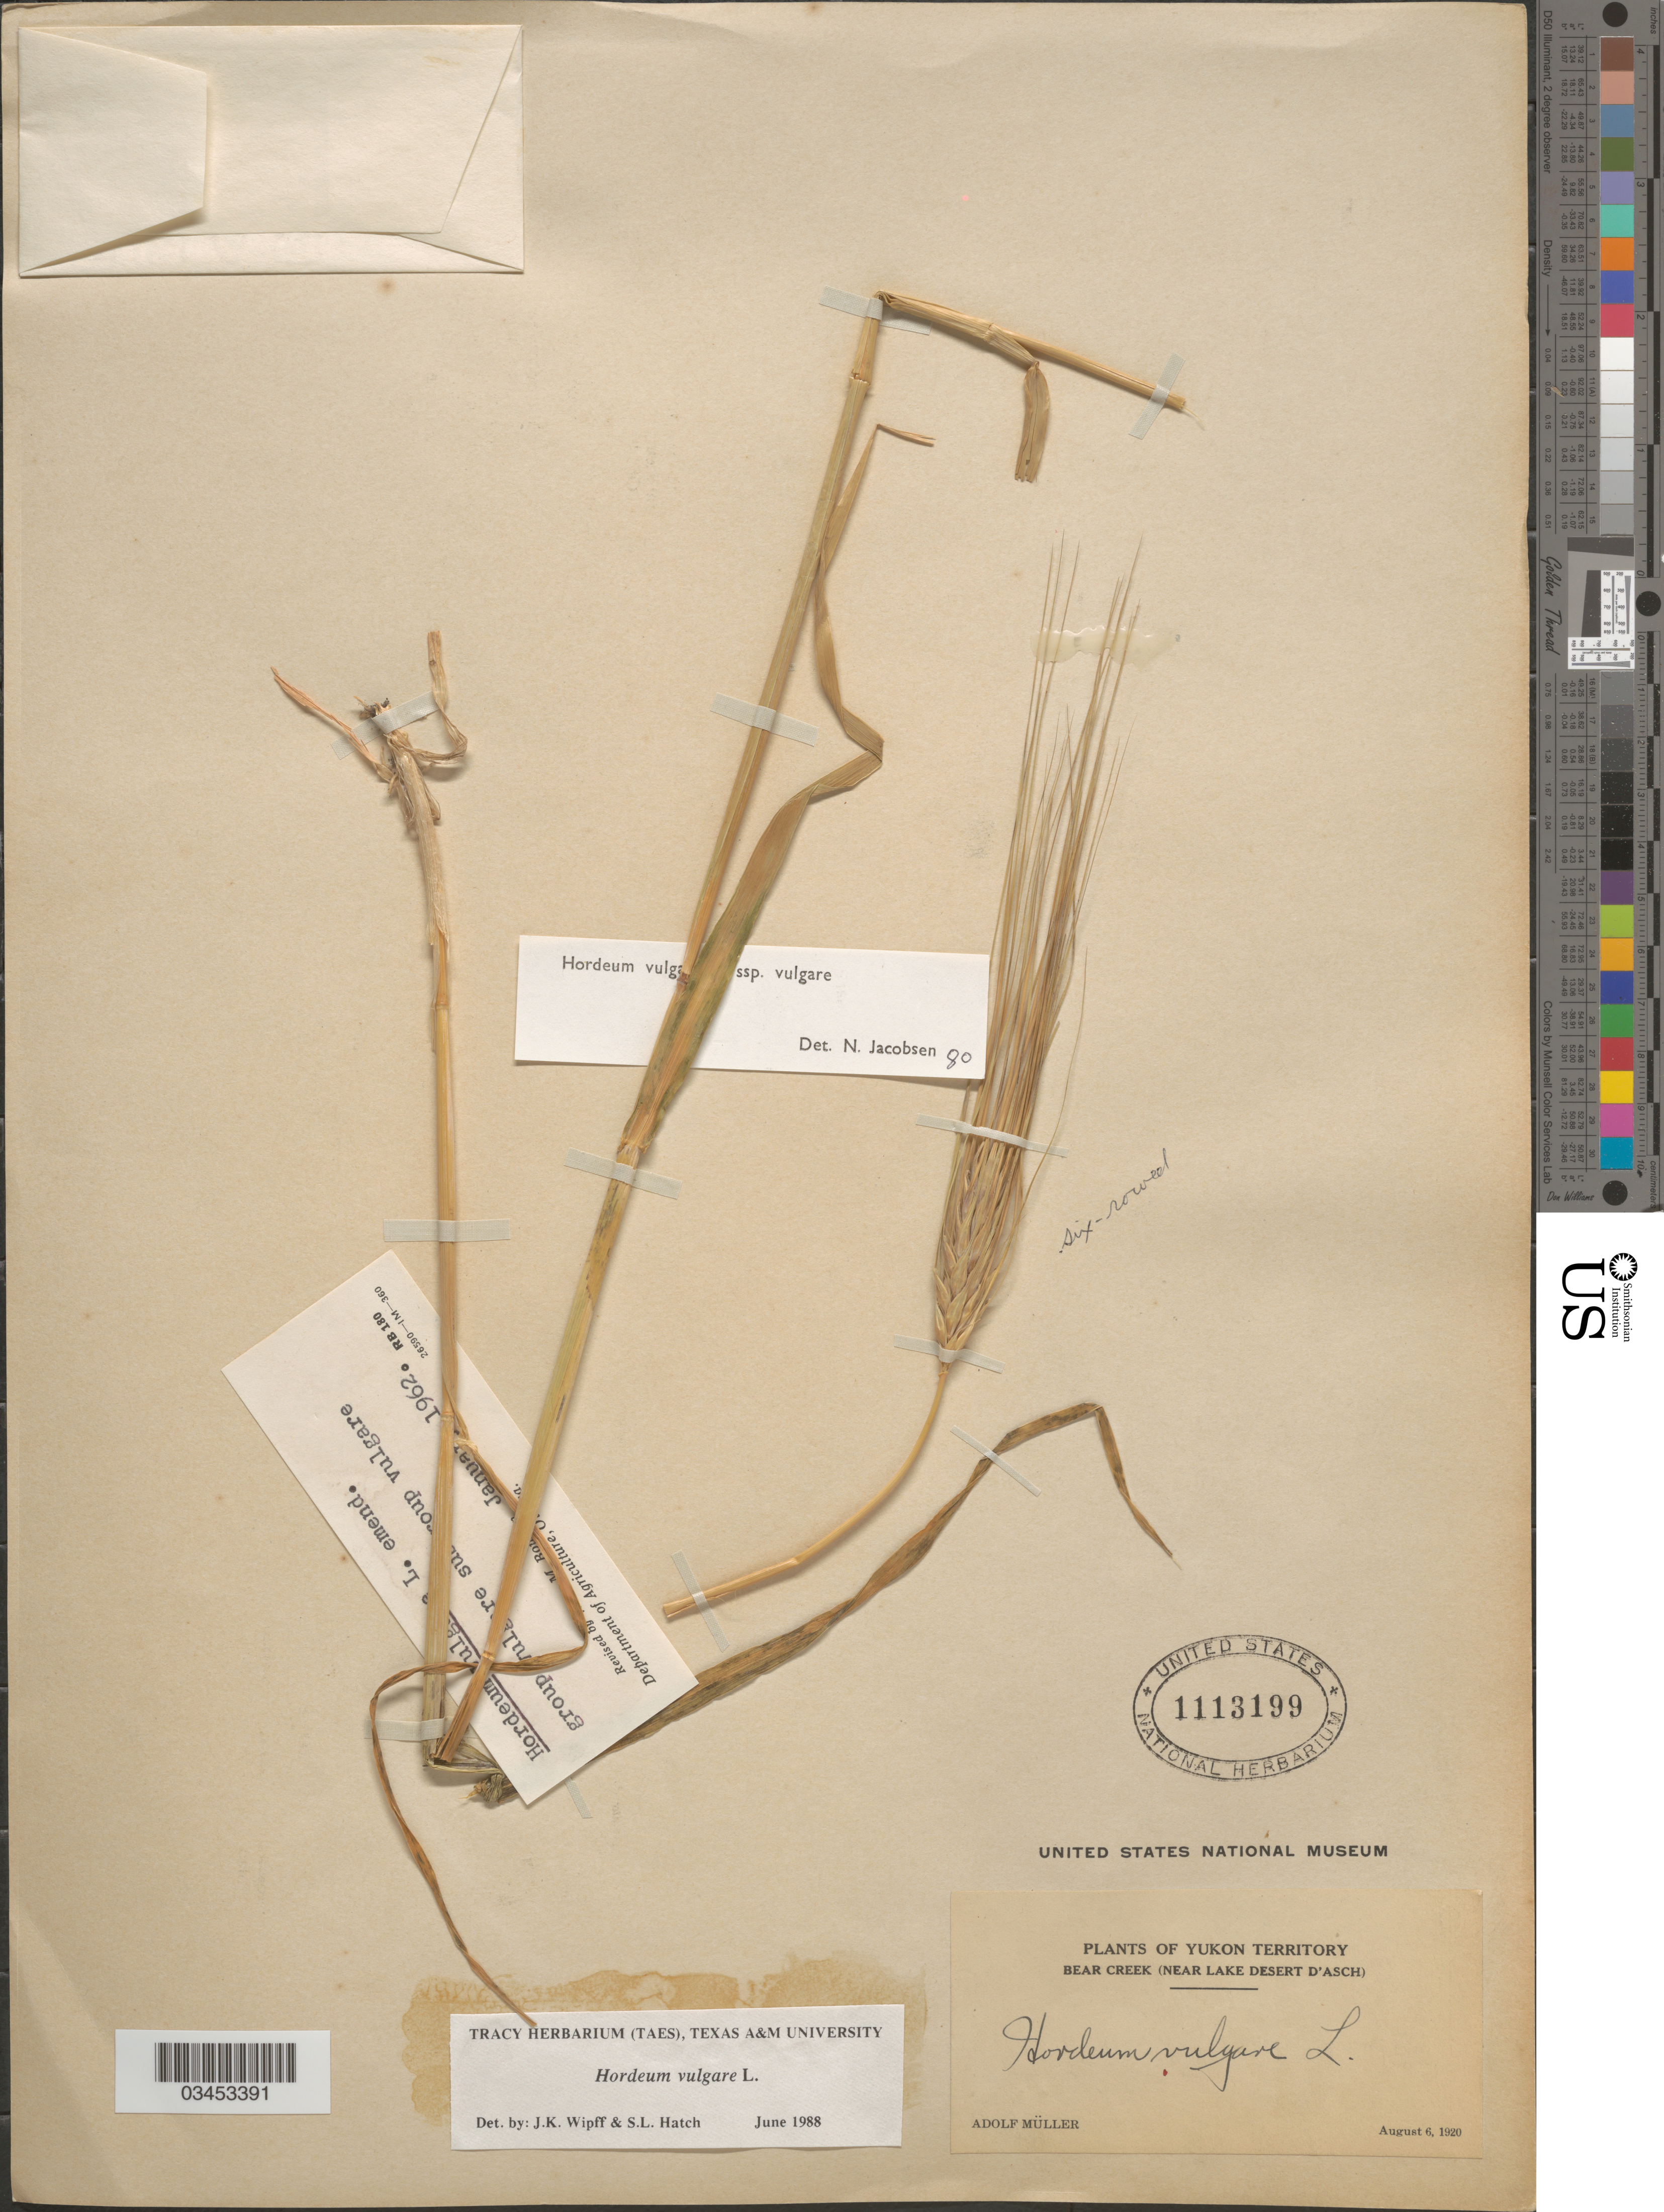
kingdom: Plantae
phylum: Tracheophyta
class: Liliopsida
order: Poales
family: Poaceae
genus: Hordeum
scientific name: Hordeum vulgare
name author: L.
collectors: A. Muller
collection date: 1920-08-06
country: Canada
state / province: Yukon Territory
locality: Bear Creek (near Lake Desert D'Asch).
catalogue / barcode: US 1113199